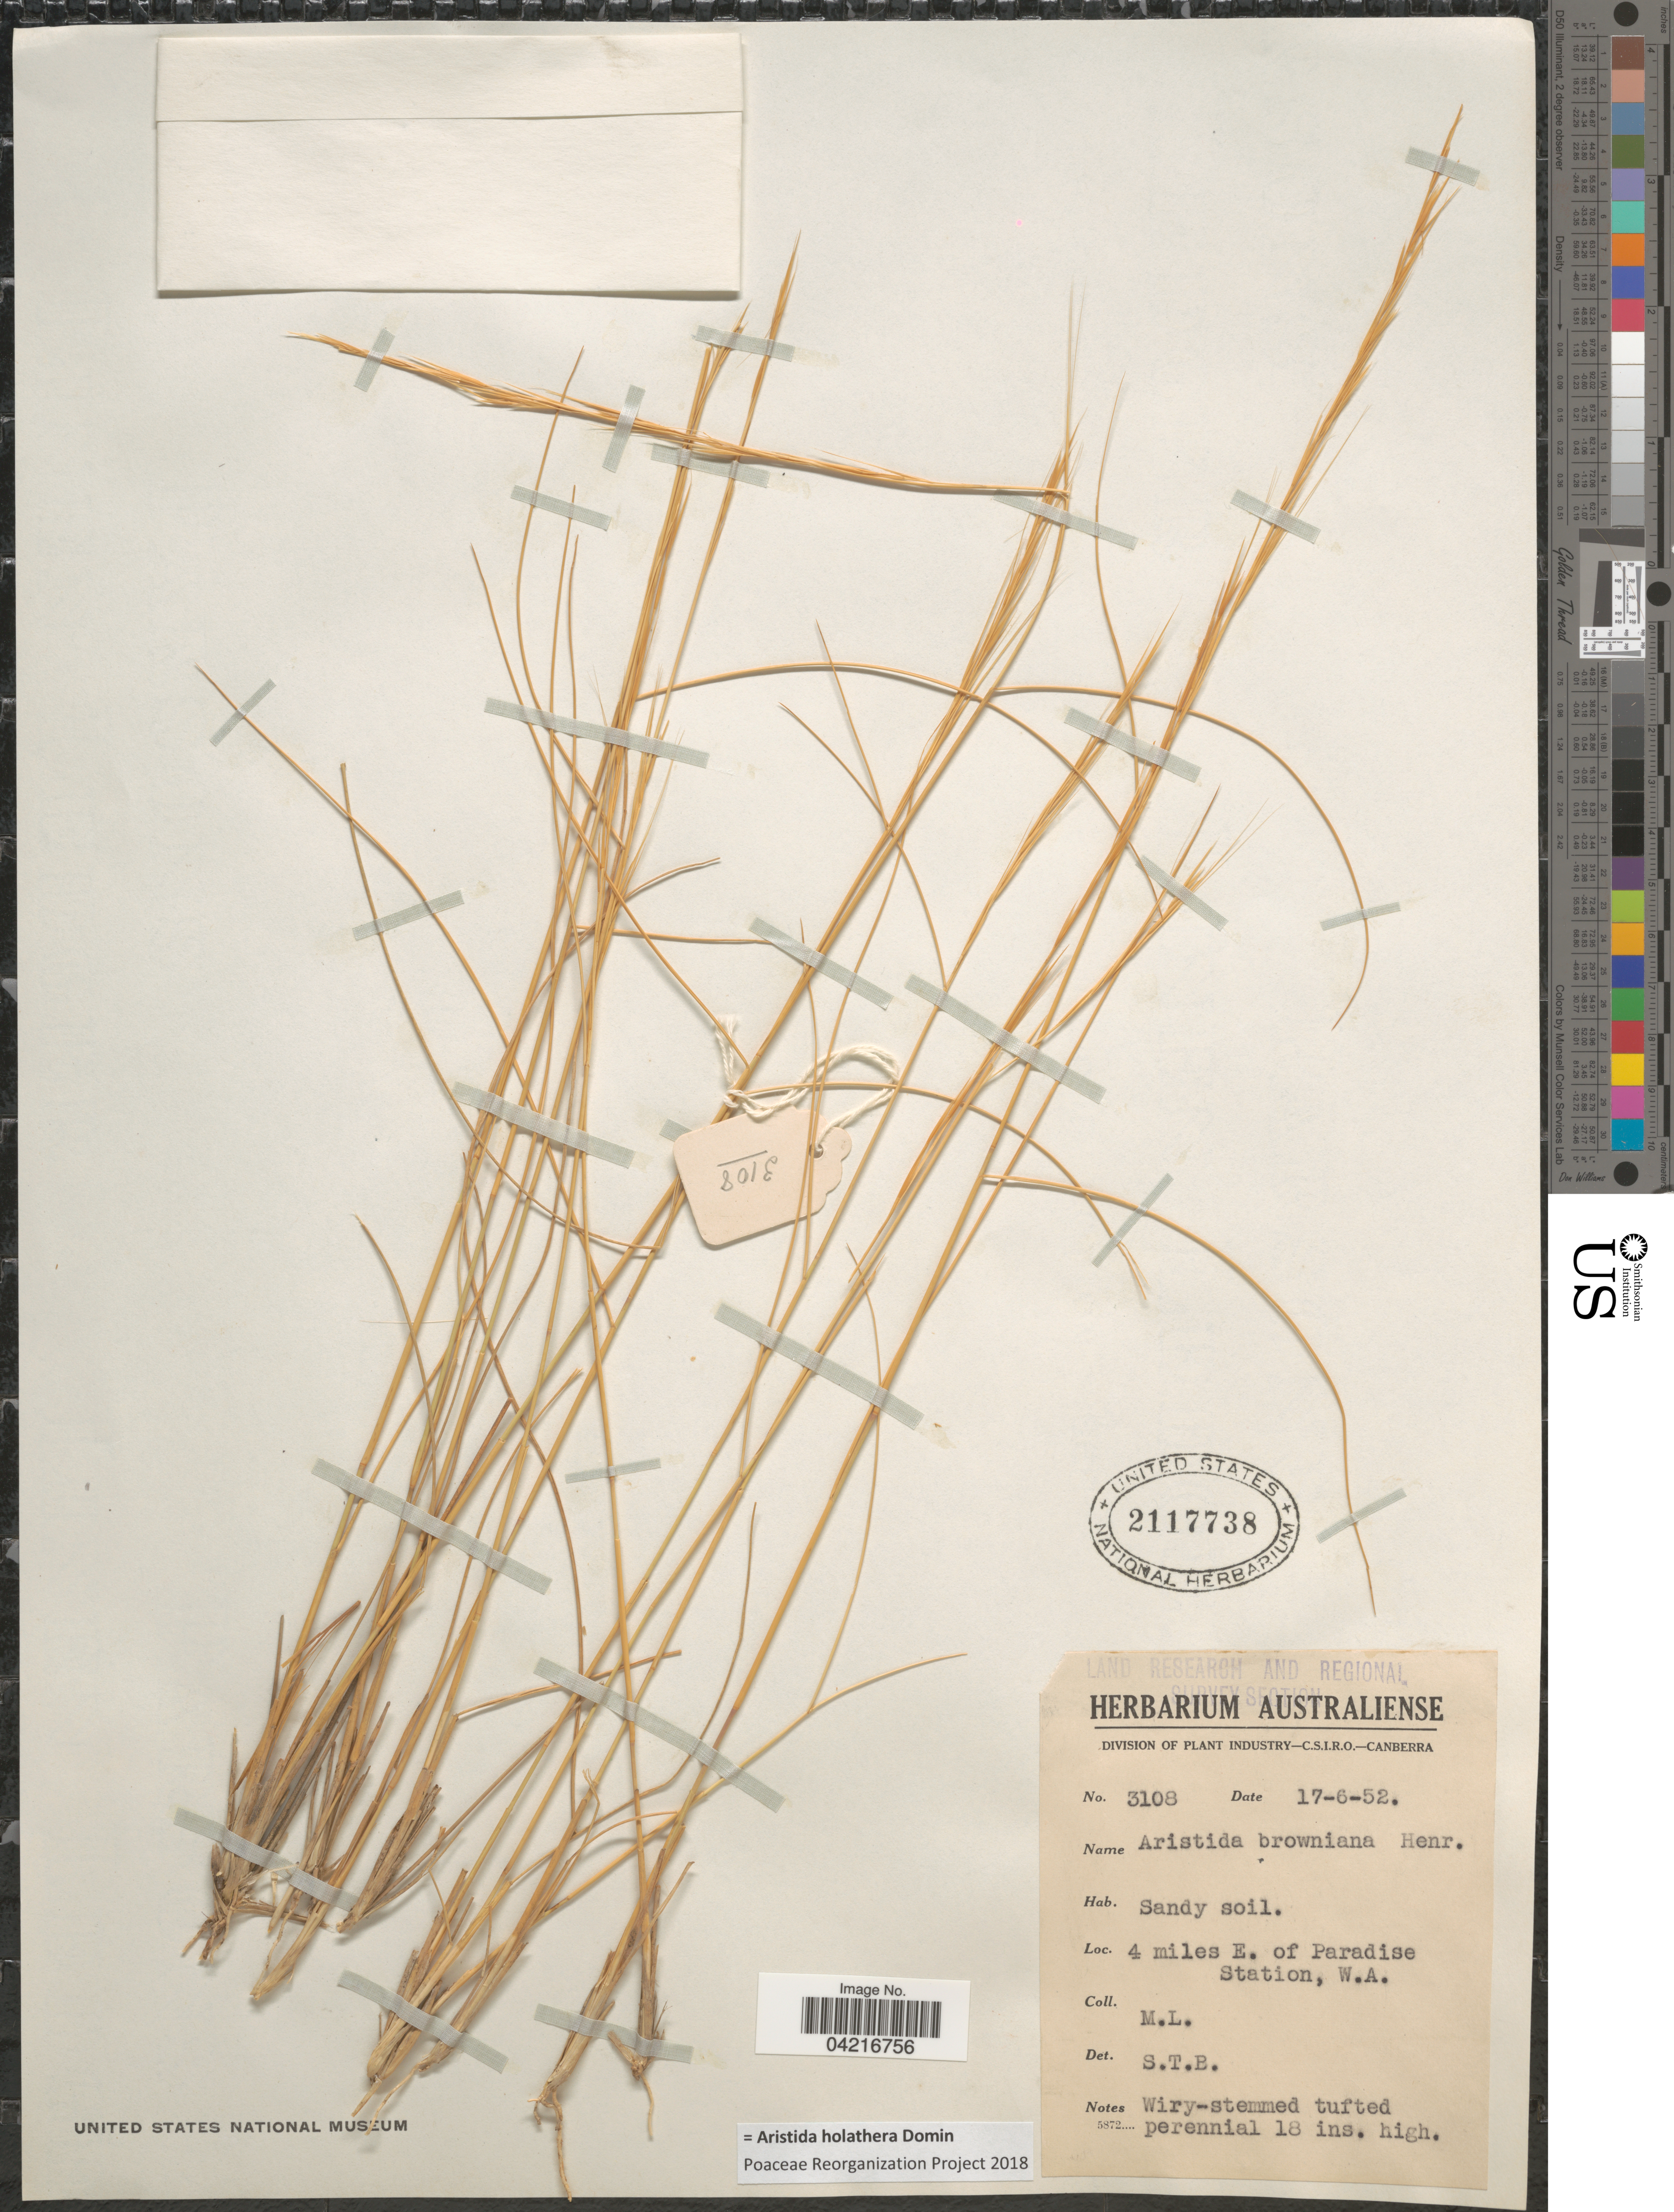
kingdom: Plantae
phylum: Tracheophyta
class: Liliopsida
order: Poales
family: Poaceae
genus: Aristida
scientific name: Aristida holathera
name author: Domin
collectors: M. L.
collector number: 3108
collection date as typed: Transcribed d/m/y: 17/6/52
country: Australia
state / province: Western Australia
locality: Land Research and Regional Survey Section. 4 miles E. of Paradise Station.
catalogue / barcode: US 2117738